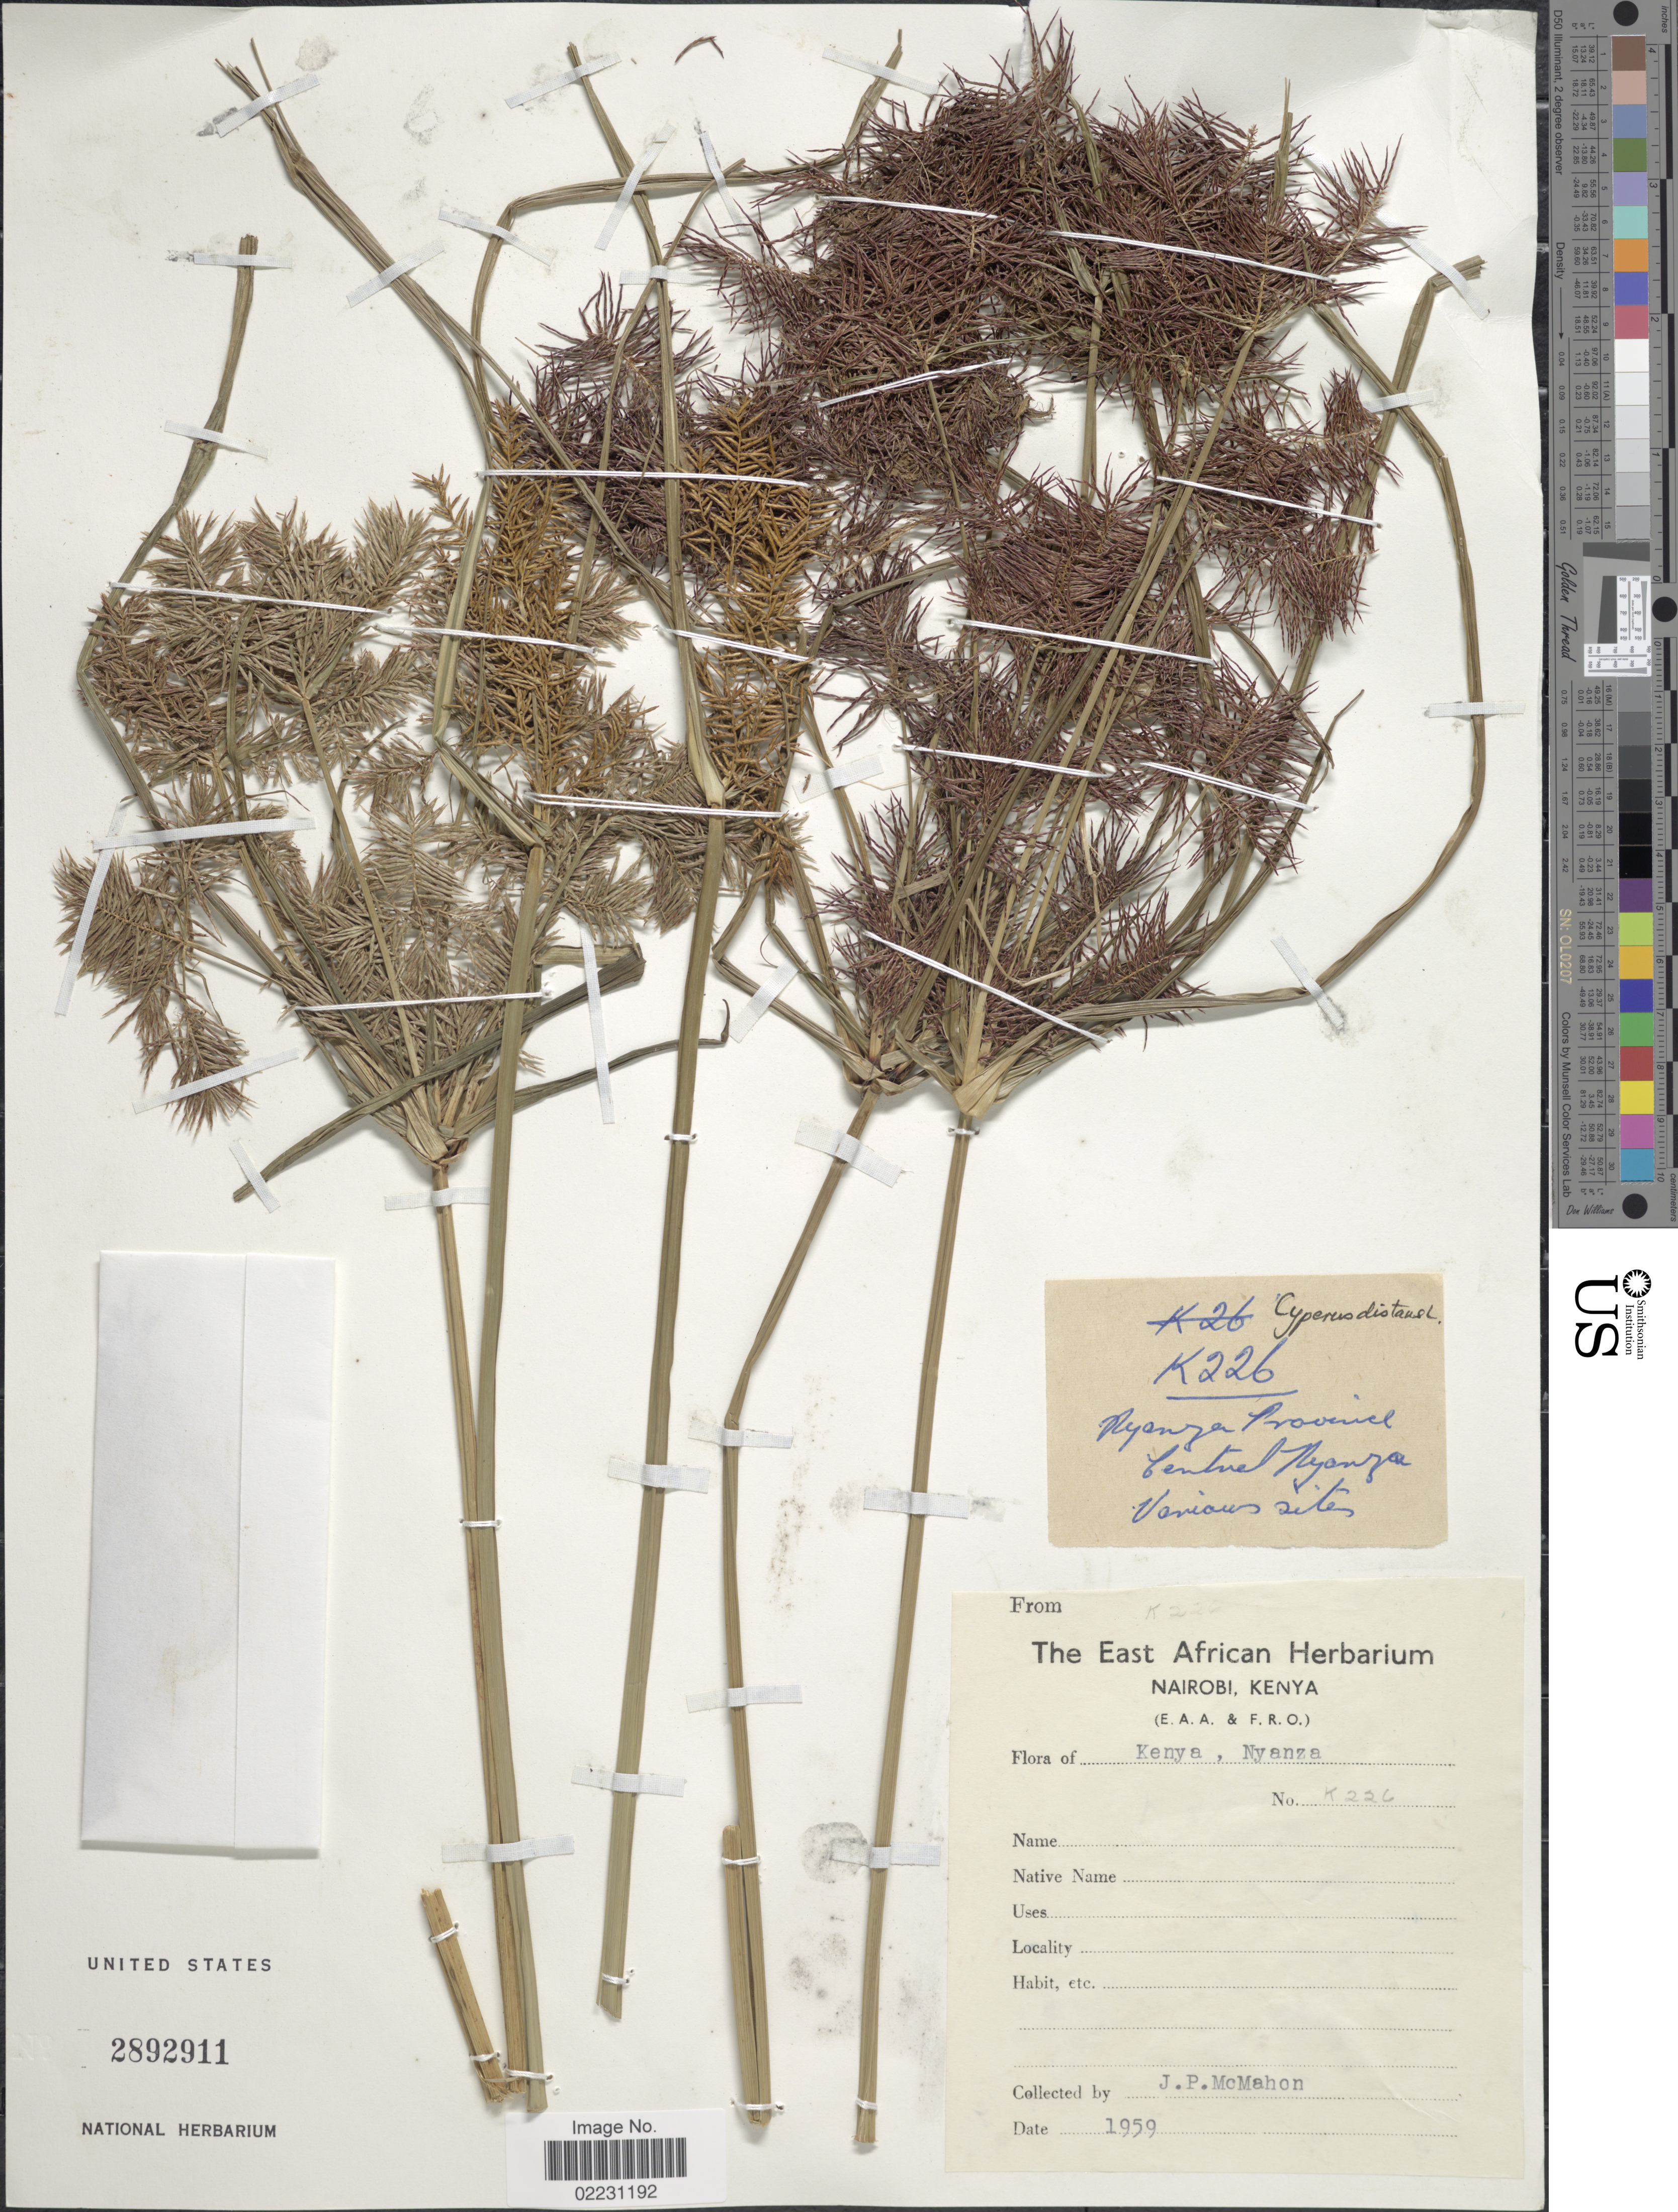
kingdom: Plantae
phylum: Tracheophyta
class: Liliopsida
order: Poales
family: Cyperaceae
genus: Cyperus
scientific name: Cyperus distans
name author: L. f.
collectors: J. Mcmahon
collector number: K226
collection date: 1959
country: Kenya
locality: Nyanza Province. Central Nyanza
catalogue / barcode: US 2892911